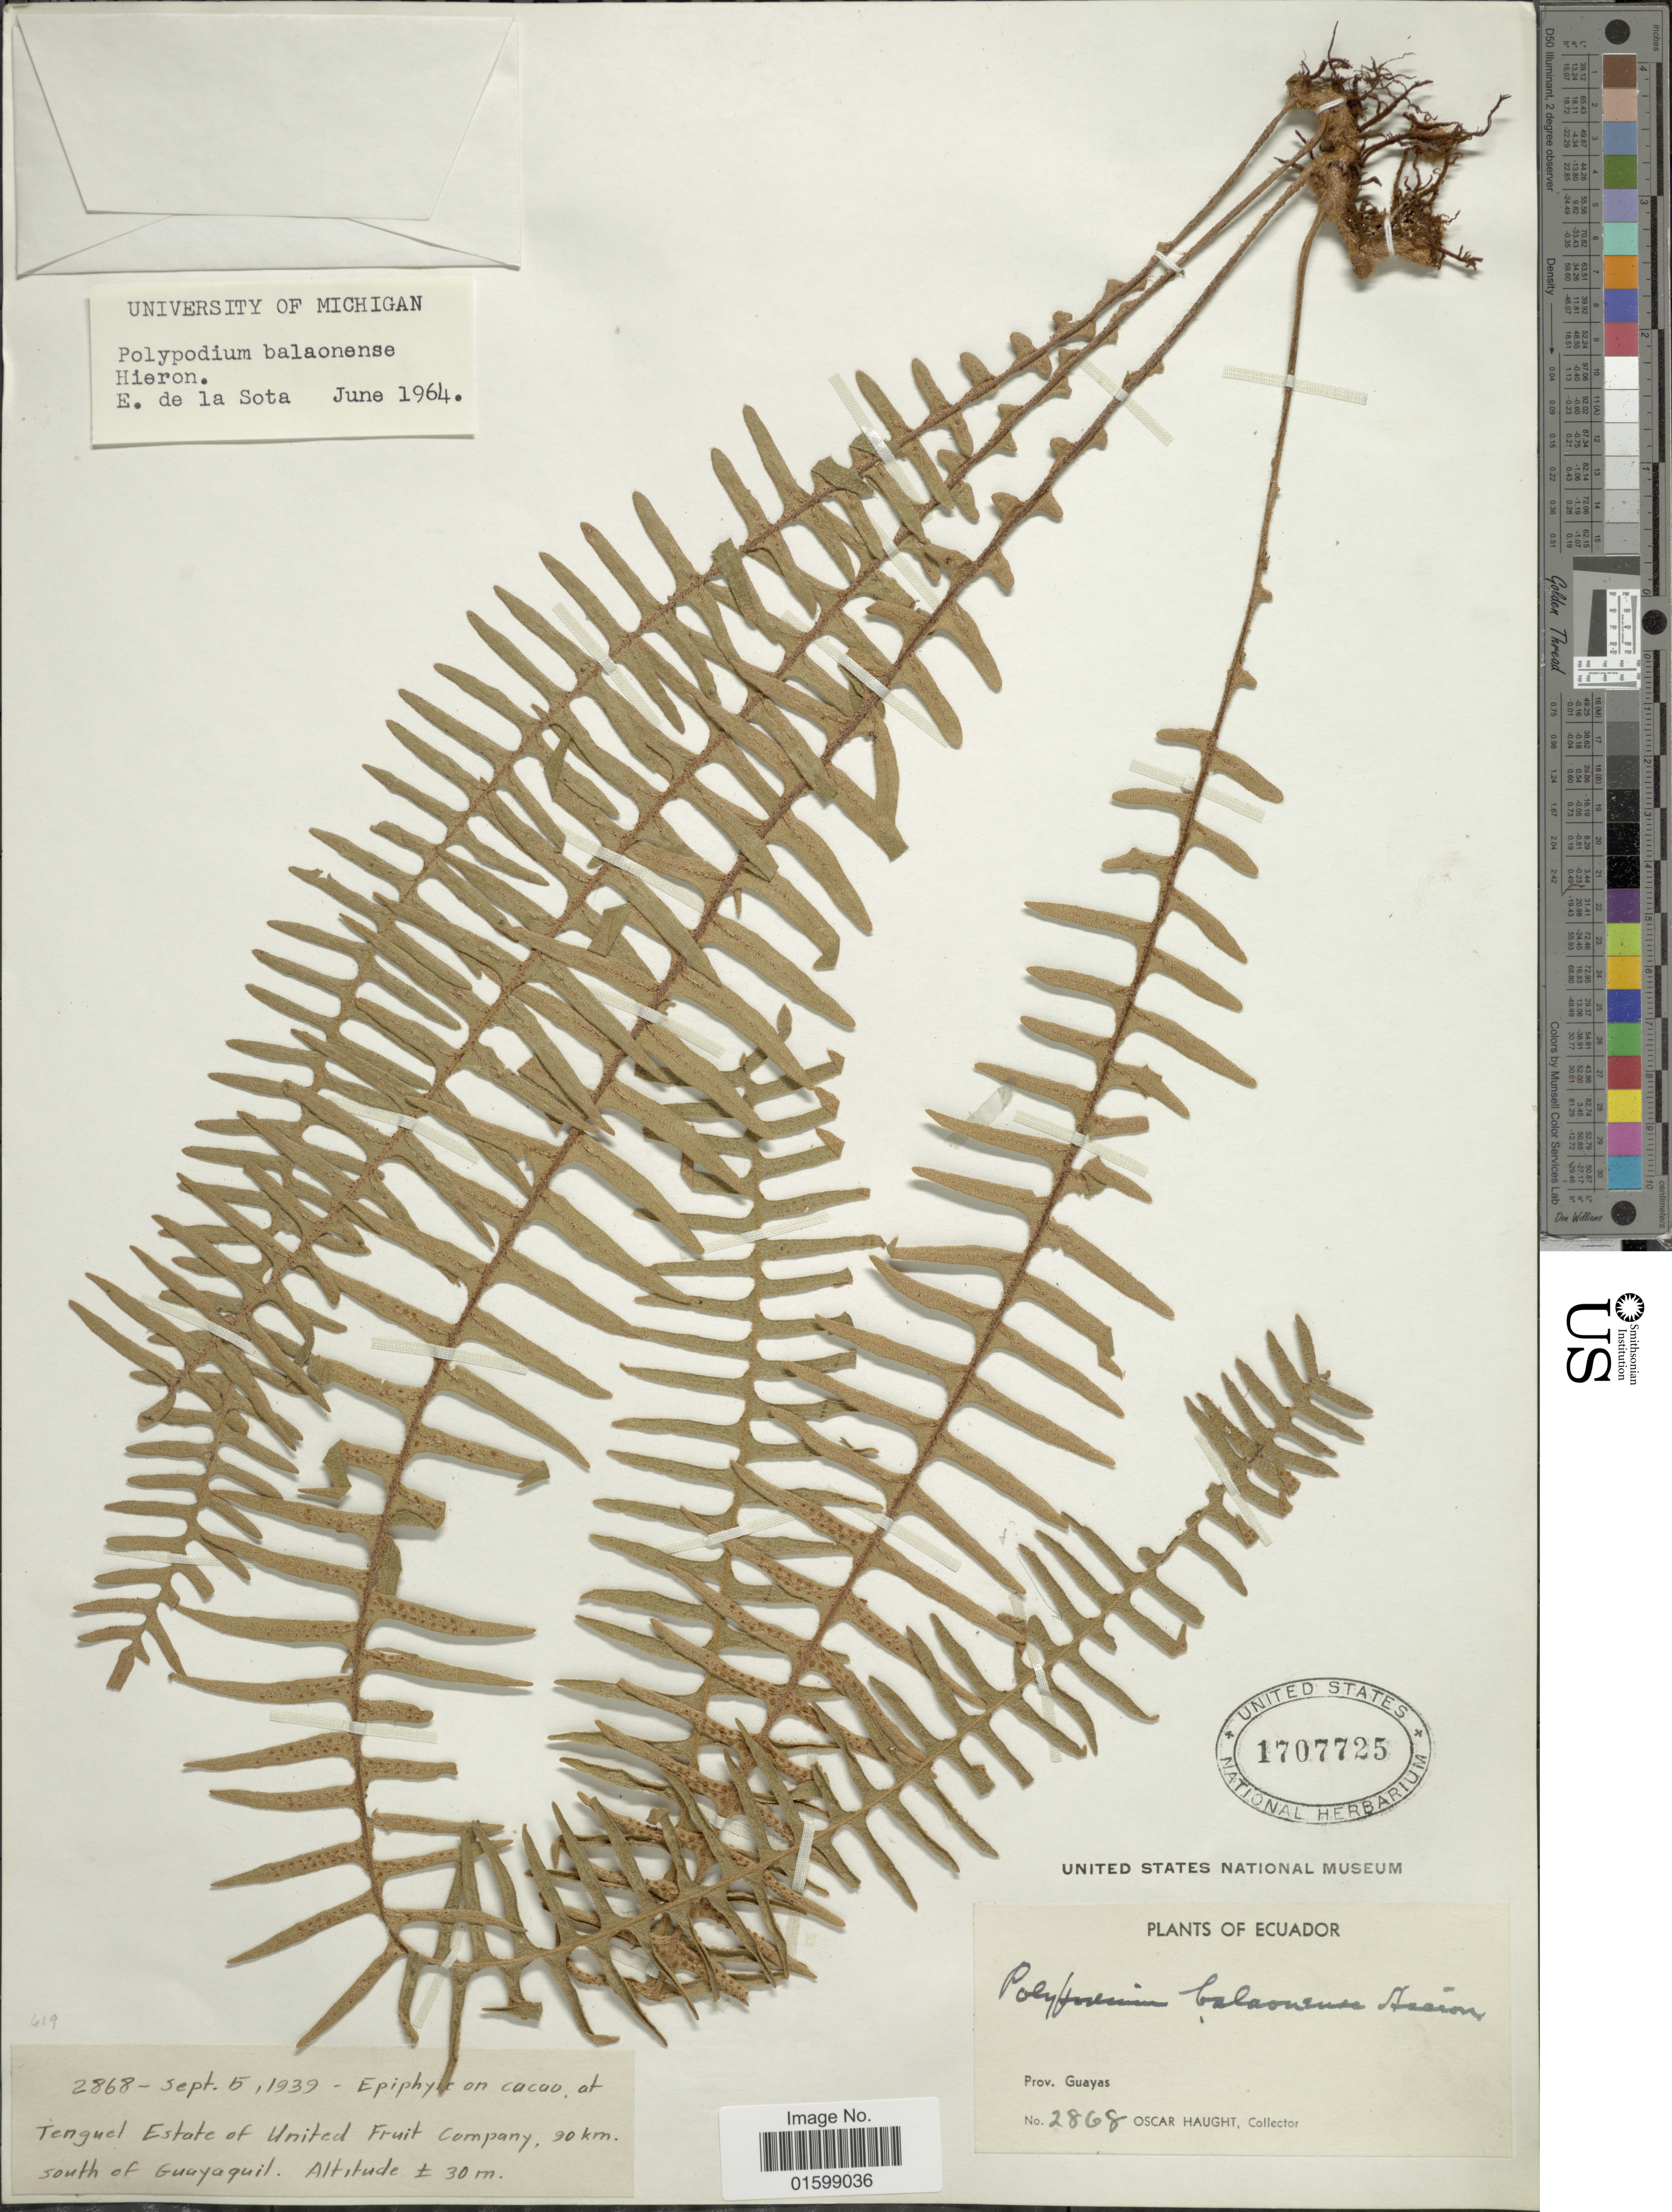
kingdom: Plantae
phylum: Tracheophyta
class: Polypodiopsida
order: Polypodiales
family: Polypodiaceae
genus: Pleopeltis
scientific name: Pleopeltis balaonensis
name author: (Hieron.)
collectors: O. L. Haught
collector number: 2868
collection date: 1939-09-05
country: Ecuador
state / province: Guayas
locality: Tenguel estate of United Fruit Company, 90 km south of Guayagiol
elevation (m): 30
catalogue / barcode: US 1707725